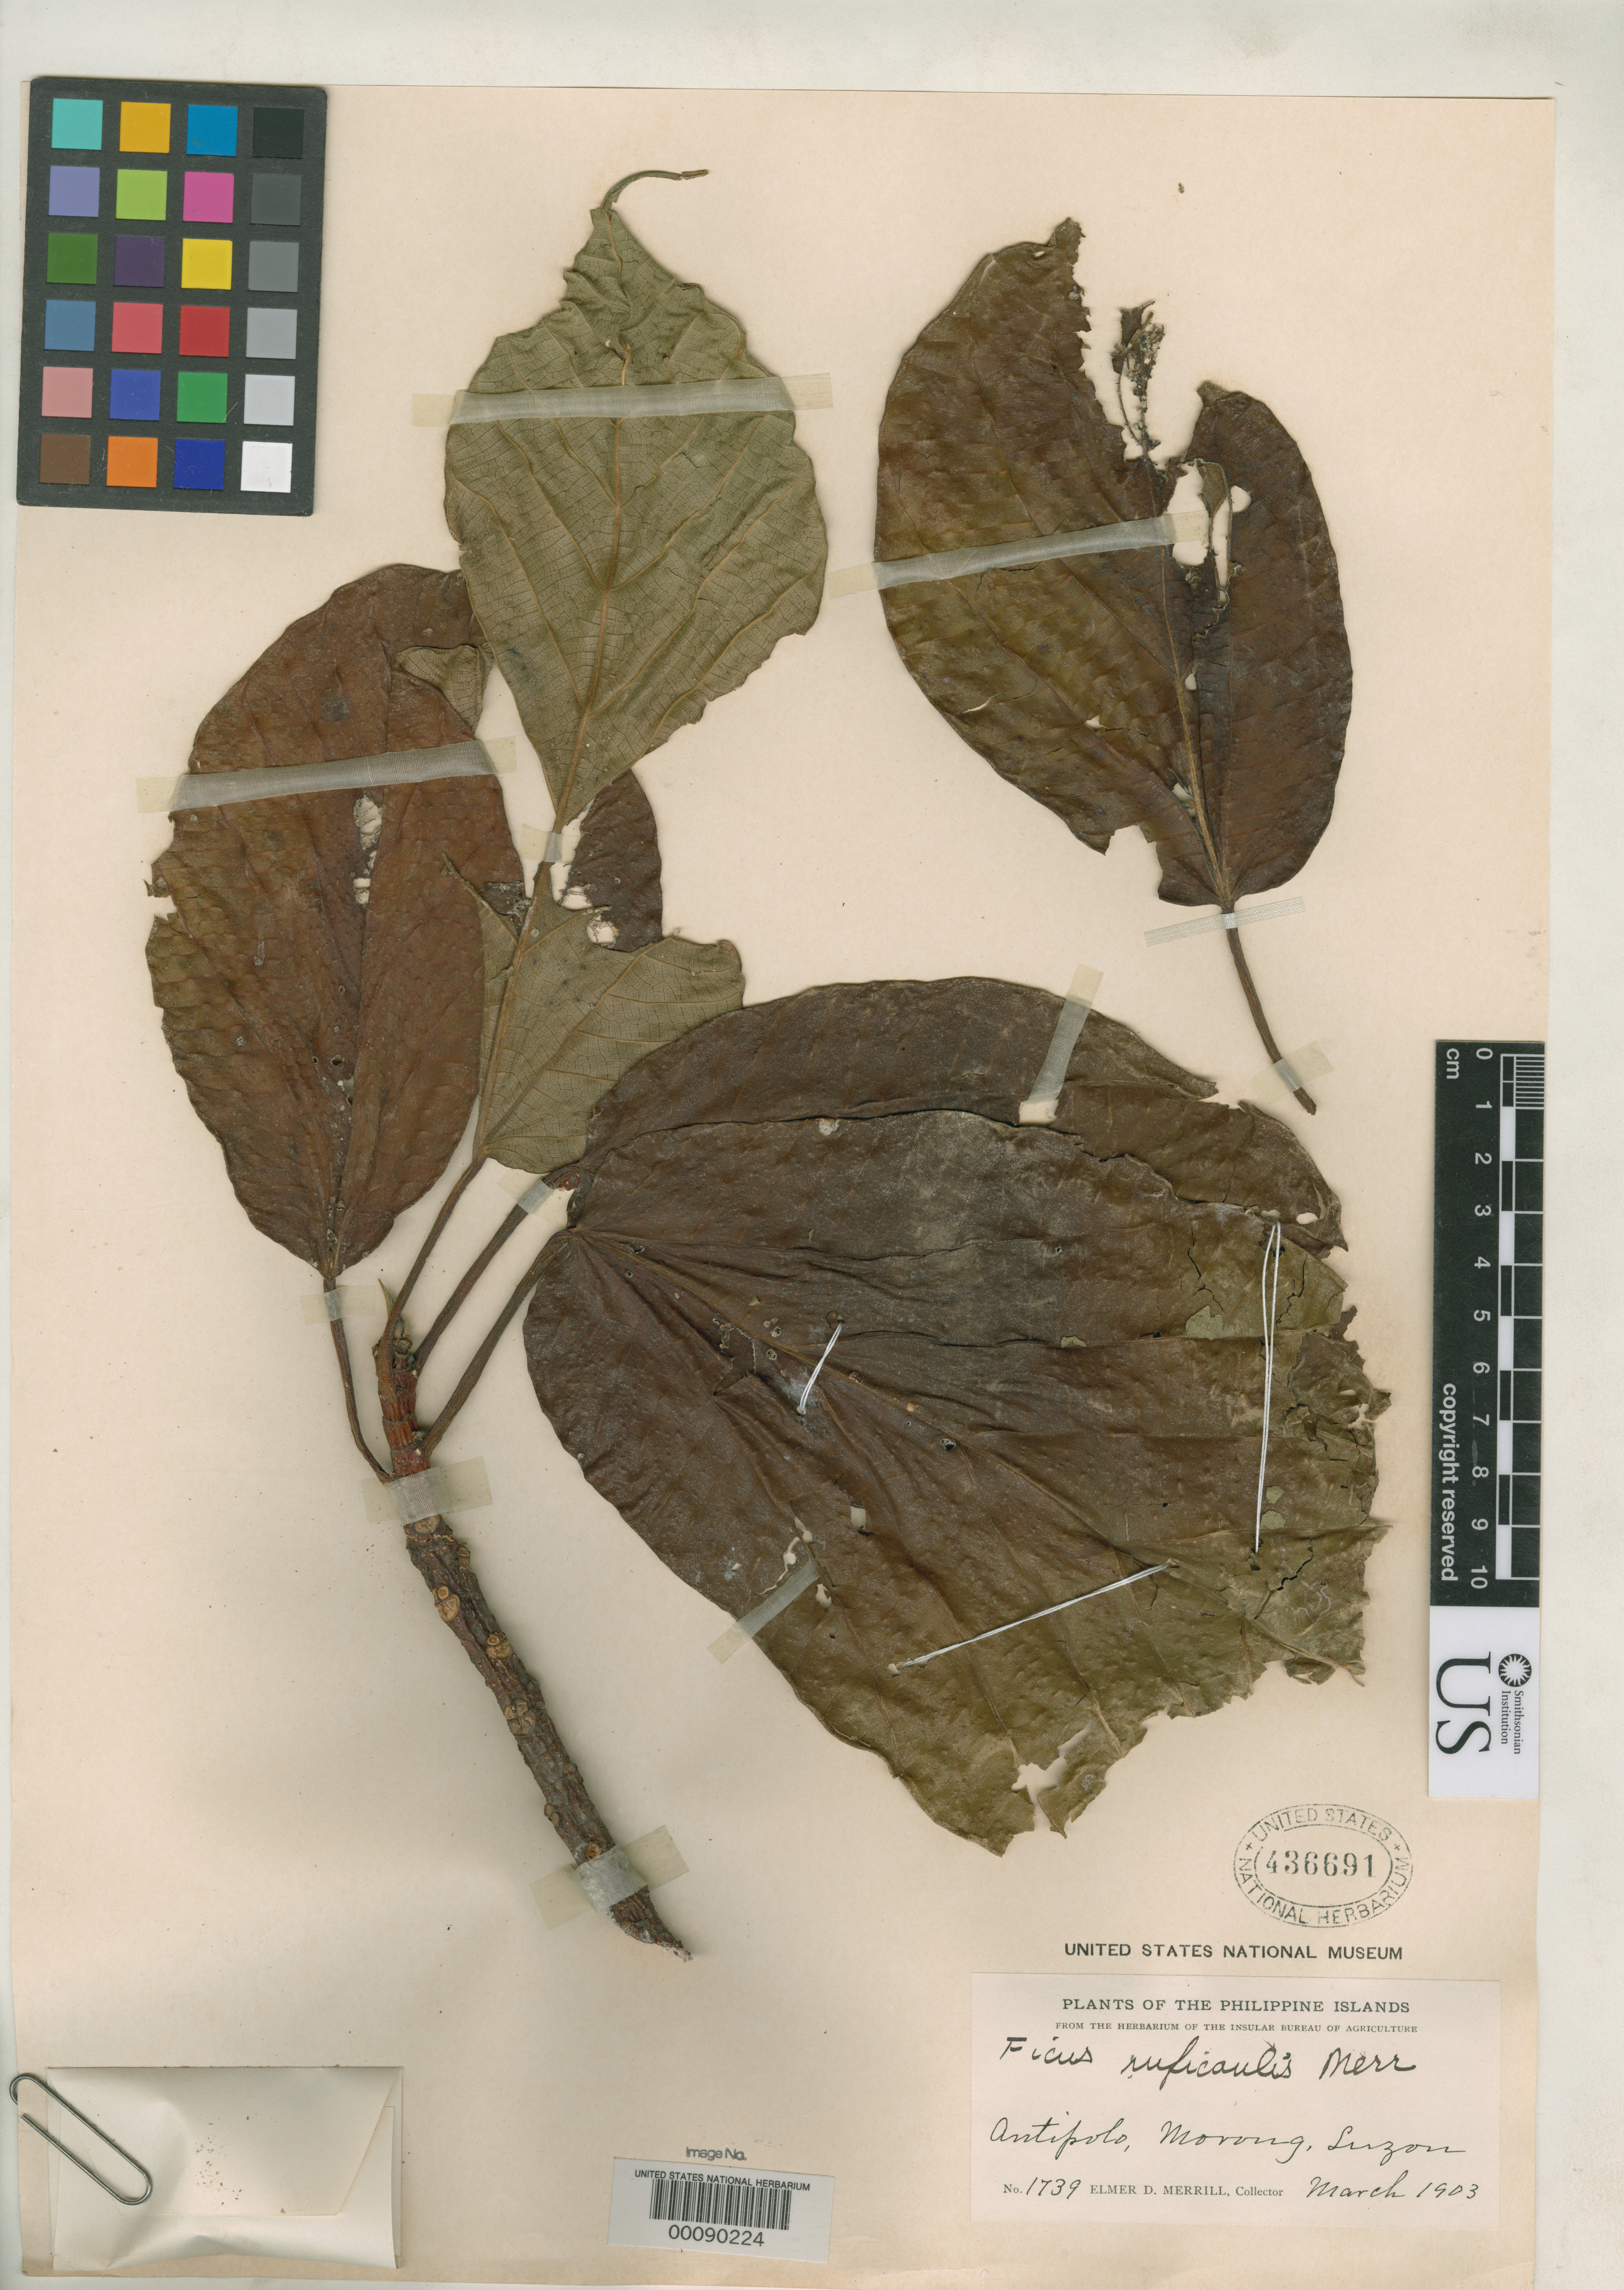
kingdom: Plantae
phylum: Tracheophyta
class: Magnoliopsida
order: Rosales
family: Moraceae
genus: Ficus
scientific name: Ficus ruficaulis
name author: Merr.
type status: Isotype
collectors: E. D. Merrill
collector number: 1739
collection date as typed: Mar 1903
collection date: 1903-03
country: Philippines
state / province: Calabarzon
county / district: Rizal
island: Luzon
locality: Antipolo.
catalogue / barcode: US 436691